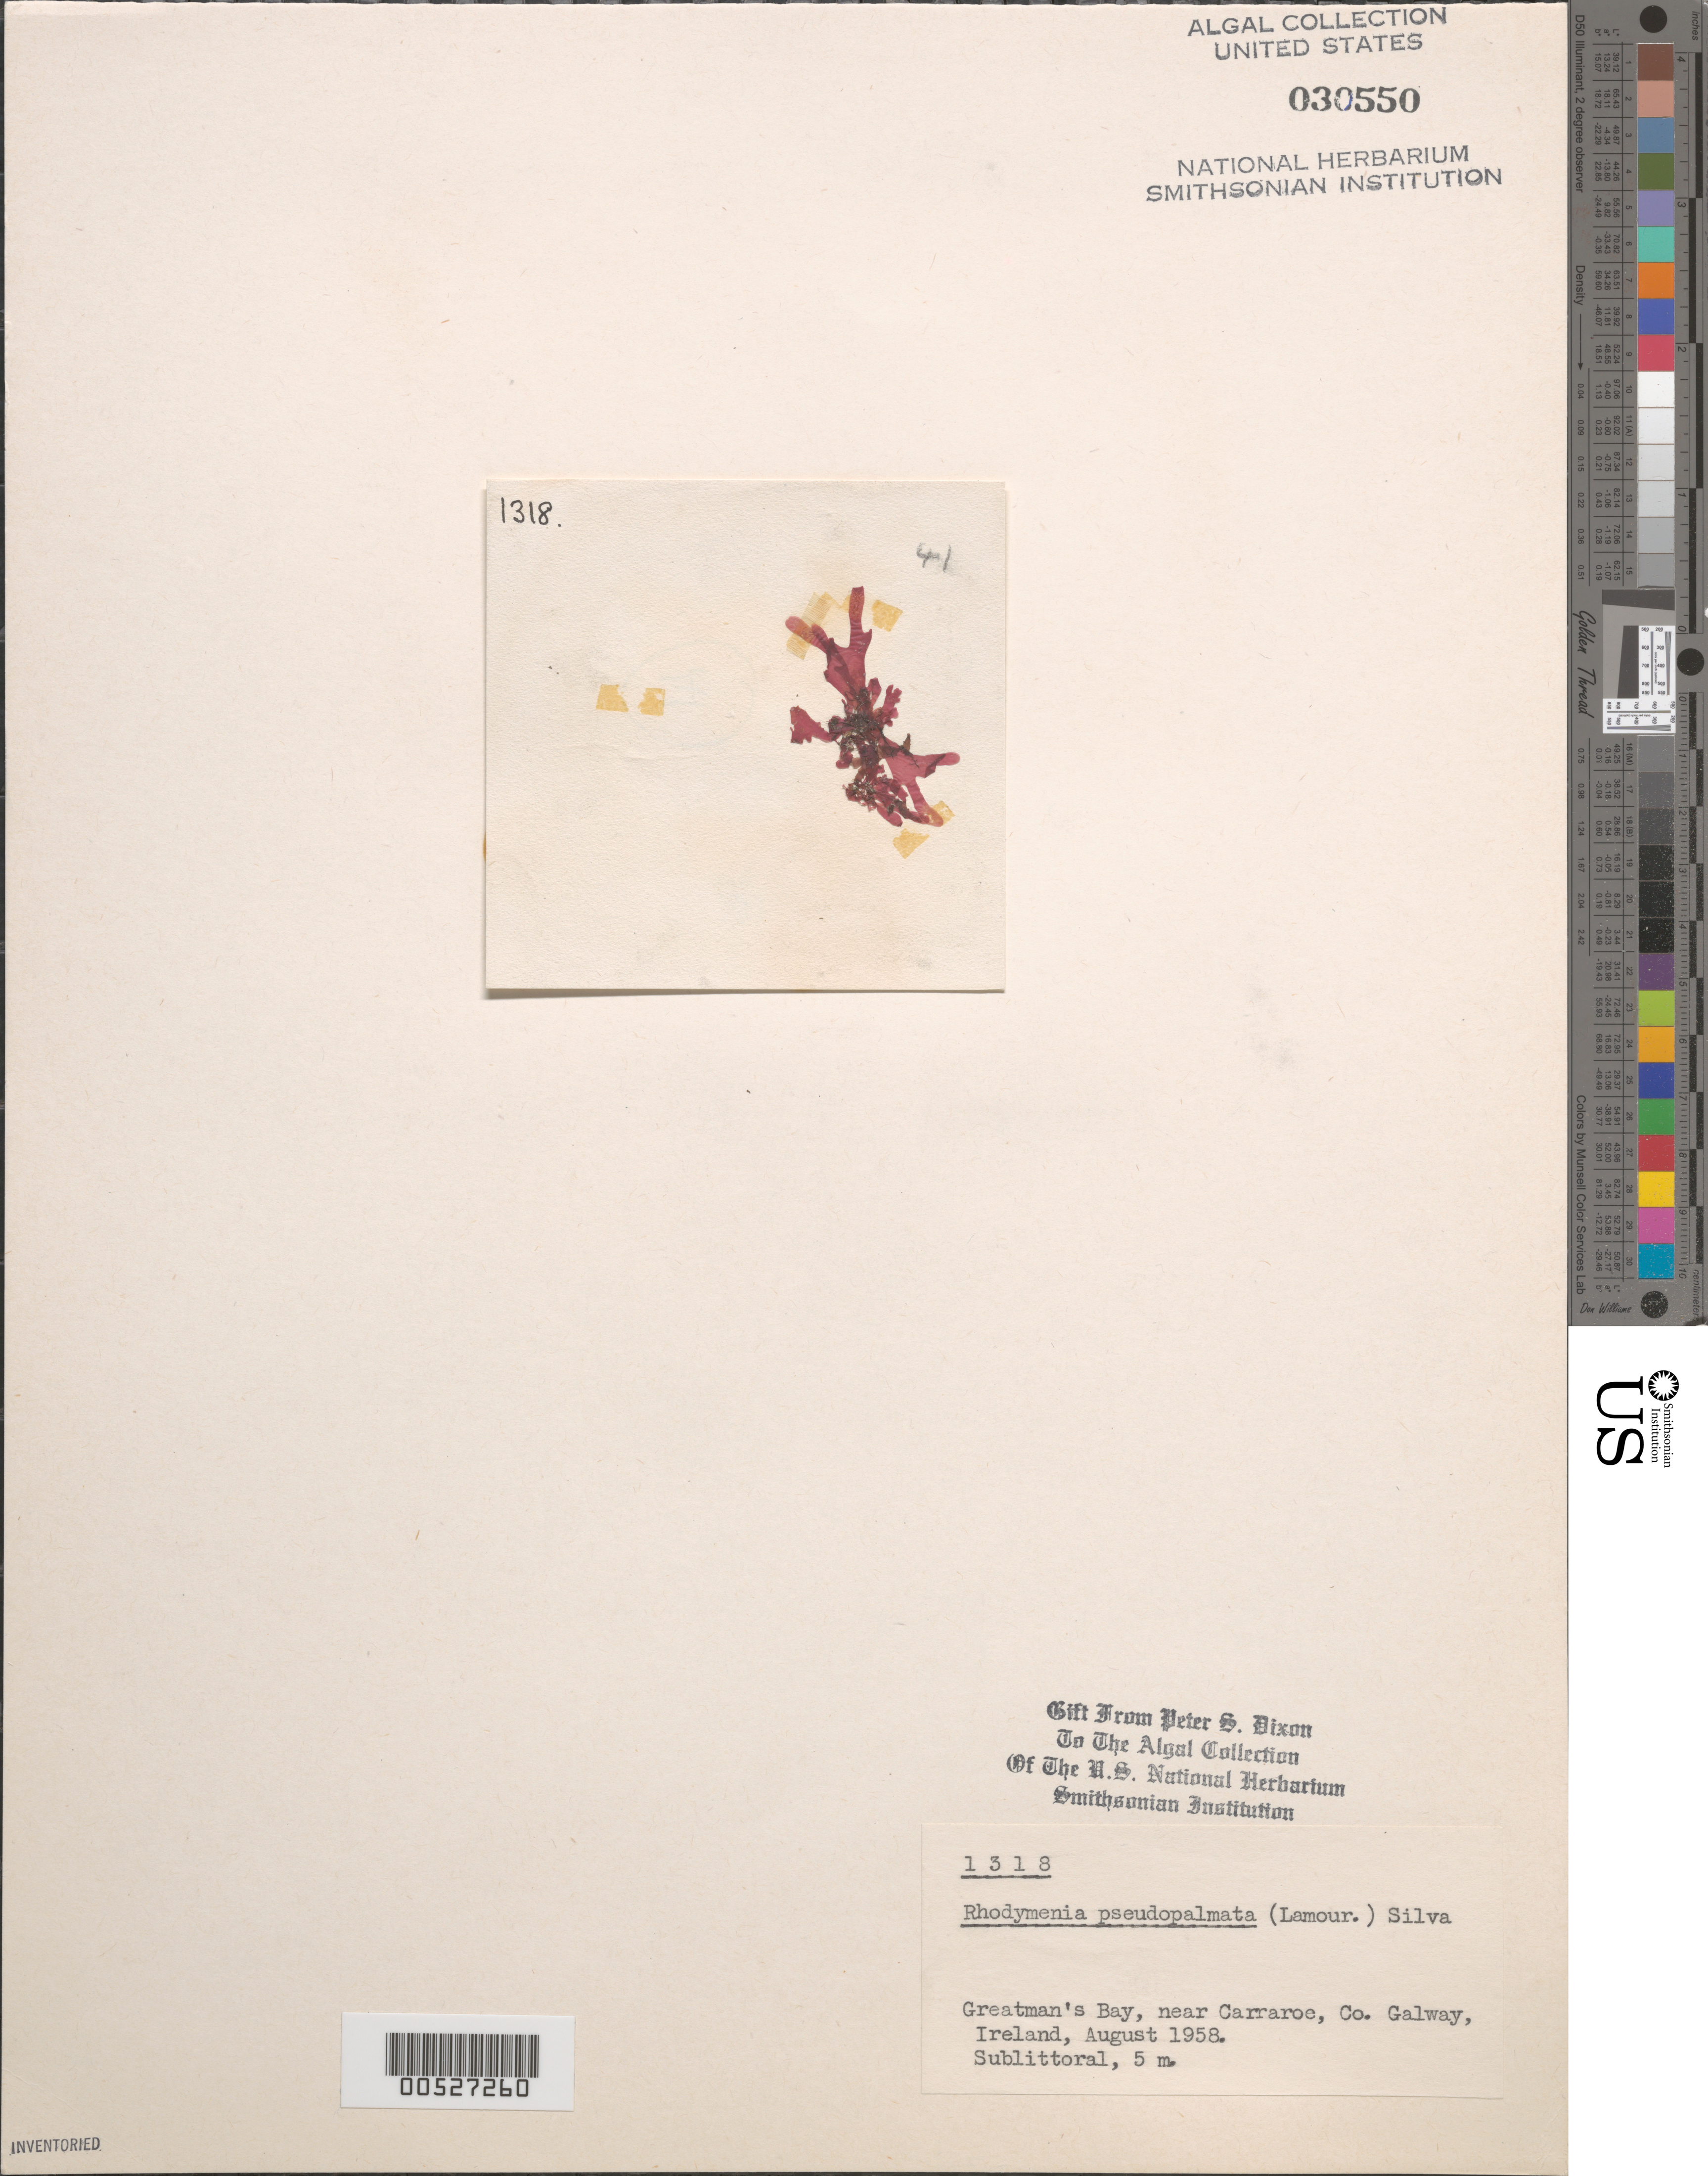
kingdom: Plantae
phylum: Rhodophyta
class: Florideophyceae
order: Rhodymeniales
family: Rhodymeniaceae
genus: Rhodymenia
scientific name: Rhodymenia pseudopalmata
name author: (J.V.Lamouroux) P.C. Silva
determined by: Dixon, P. S.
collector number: PSD 1318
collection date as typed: Aug 1958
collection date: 1958-08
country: Ireland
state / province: Connaught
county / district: Galway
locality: Greatman's Bay, near Carraroe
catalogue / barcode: US 30550